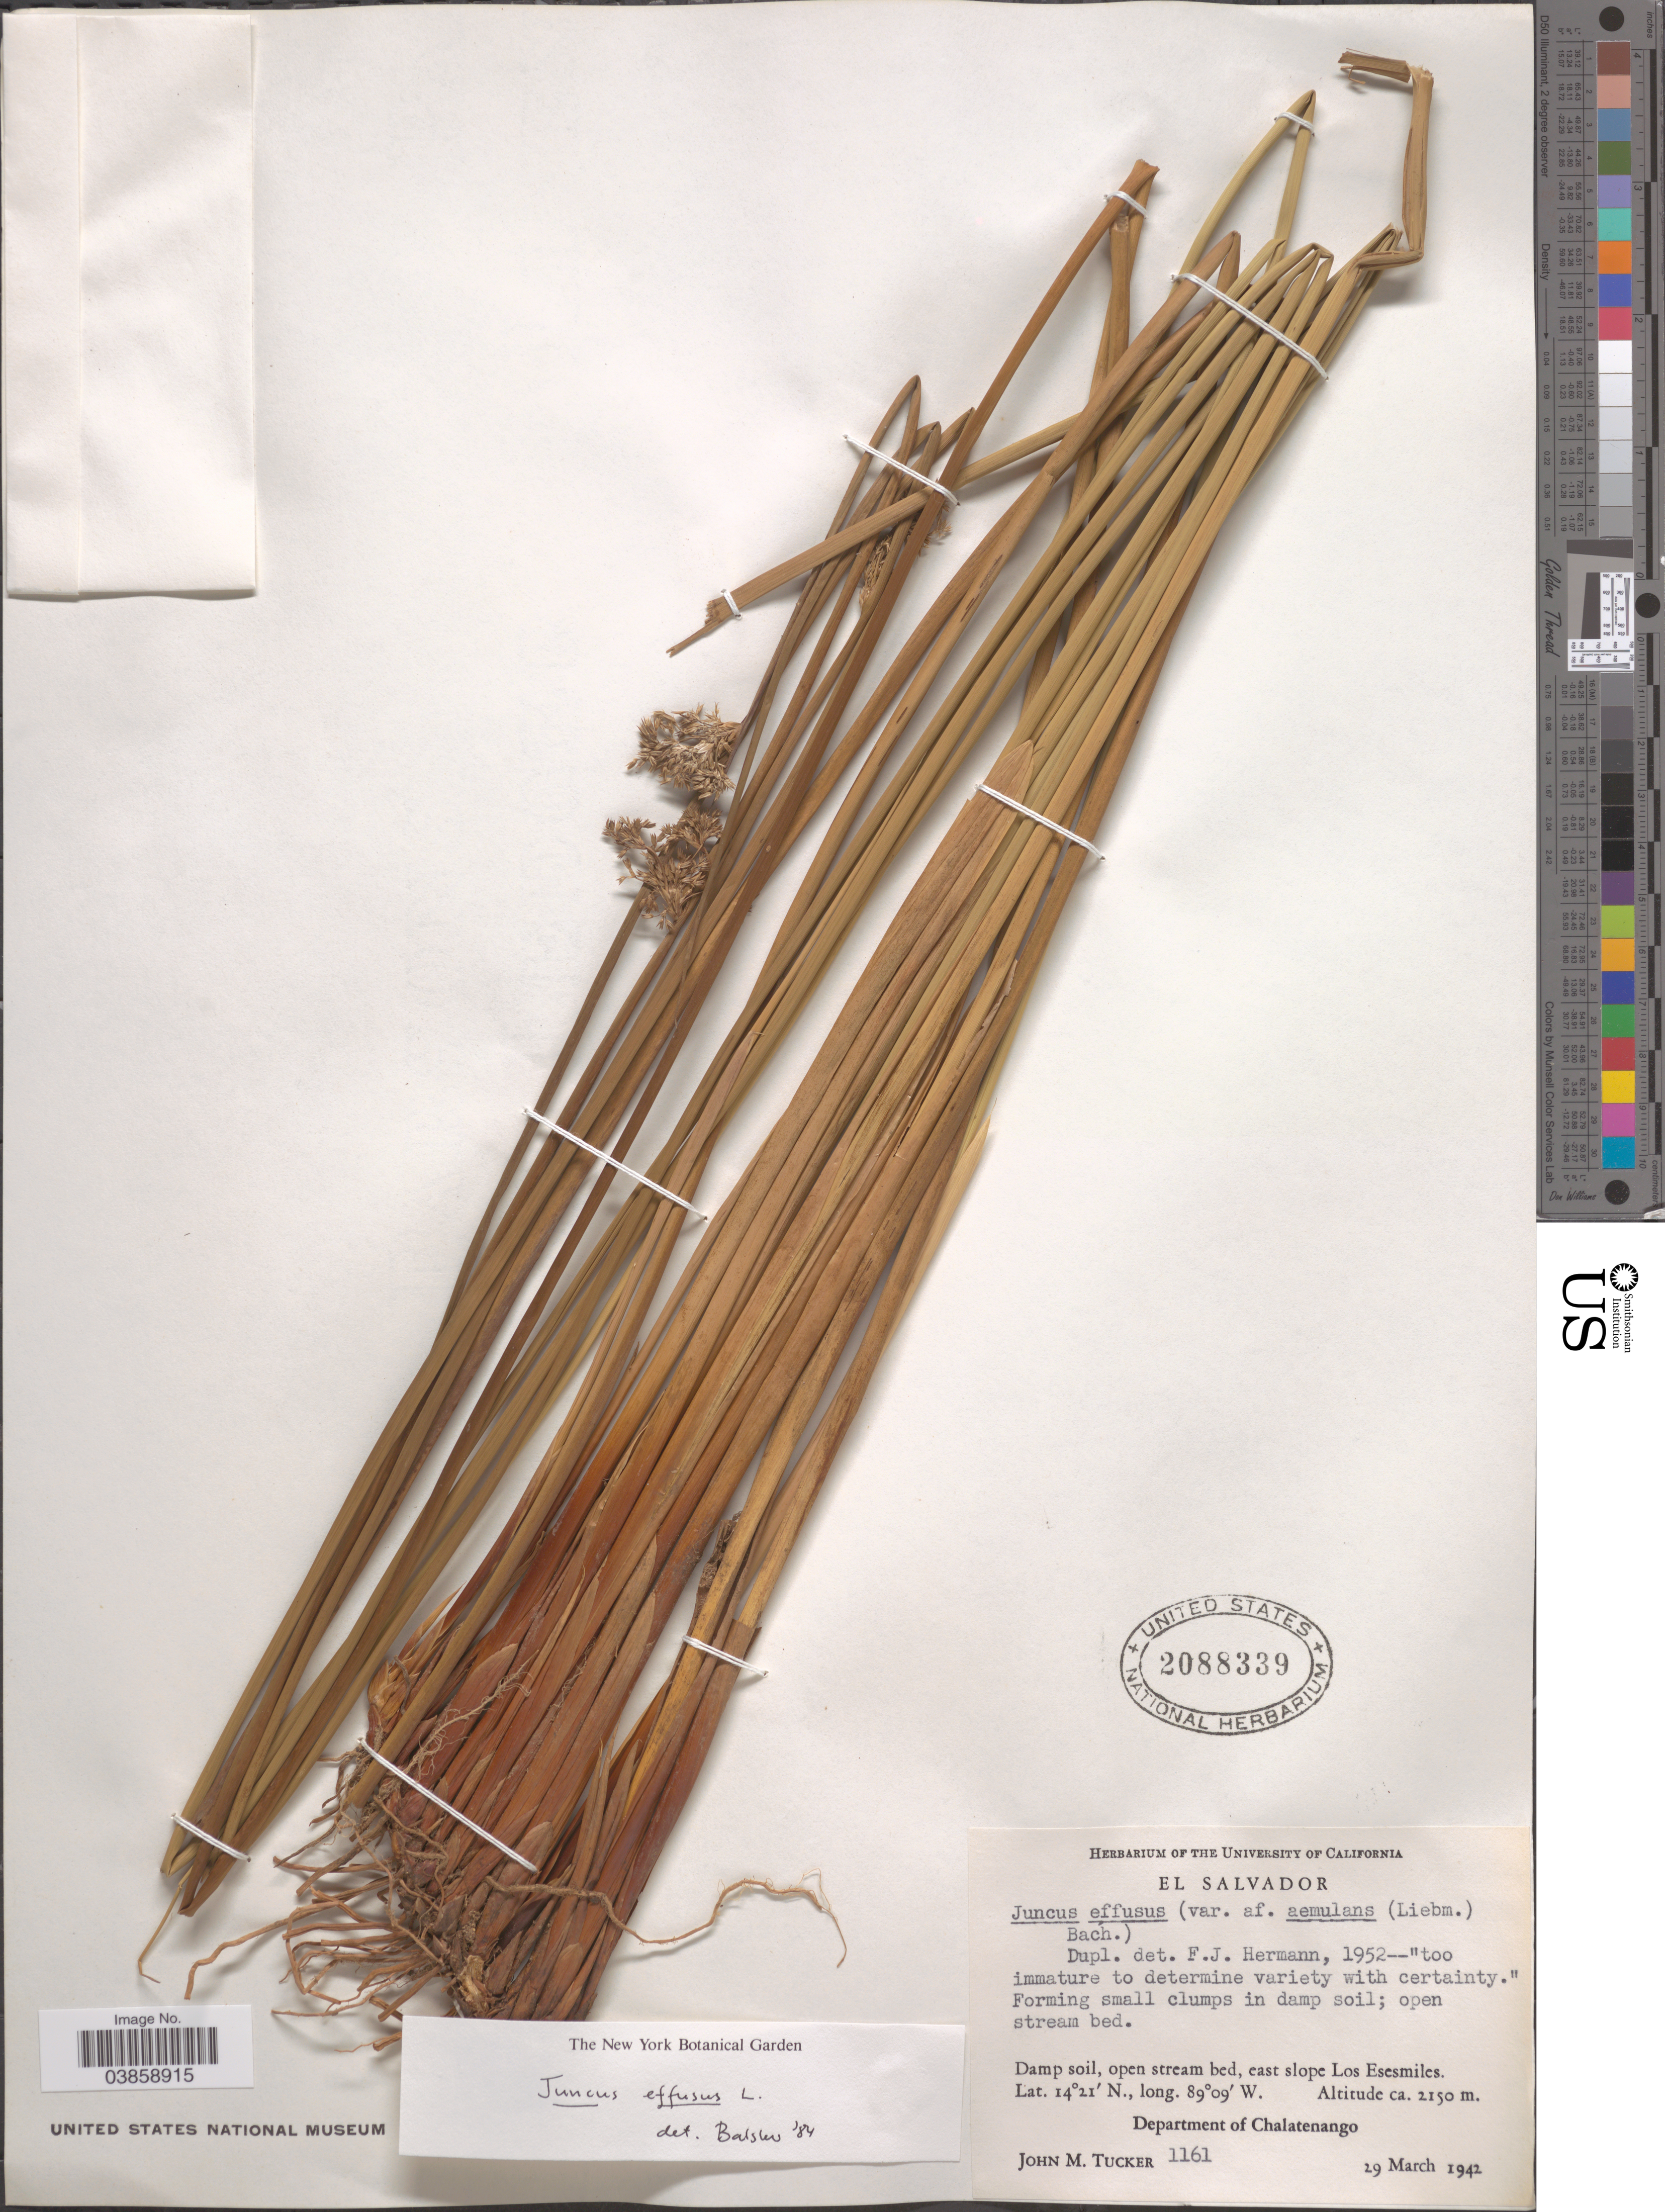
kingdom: Plantae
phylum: Tracheophyta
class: Liliopsida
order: Poales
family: Juncaceae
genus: Juncus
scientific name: Juncus effusus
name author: L.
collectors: J. M. Tucker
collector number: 1161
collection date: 1942-03-29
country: El Salvador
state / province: Chalatenango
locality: East slope Los Esesmiles. Department of Chalatenango.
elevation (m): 2150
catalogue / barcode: US 2088339